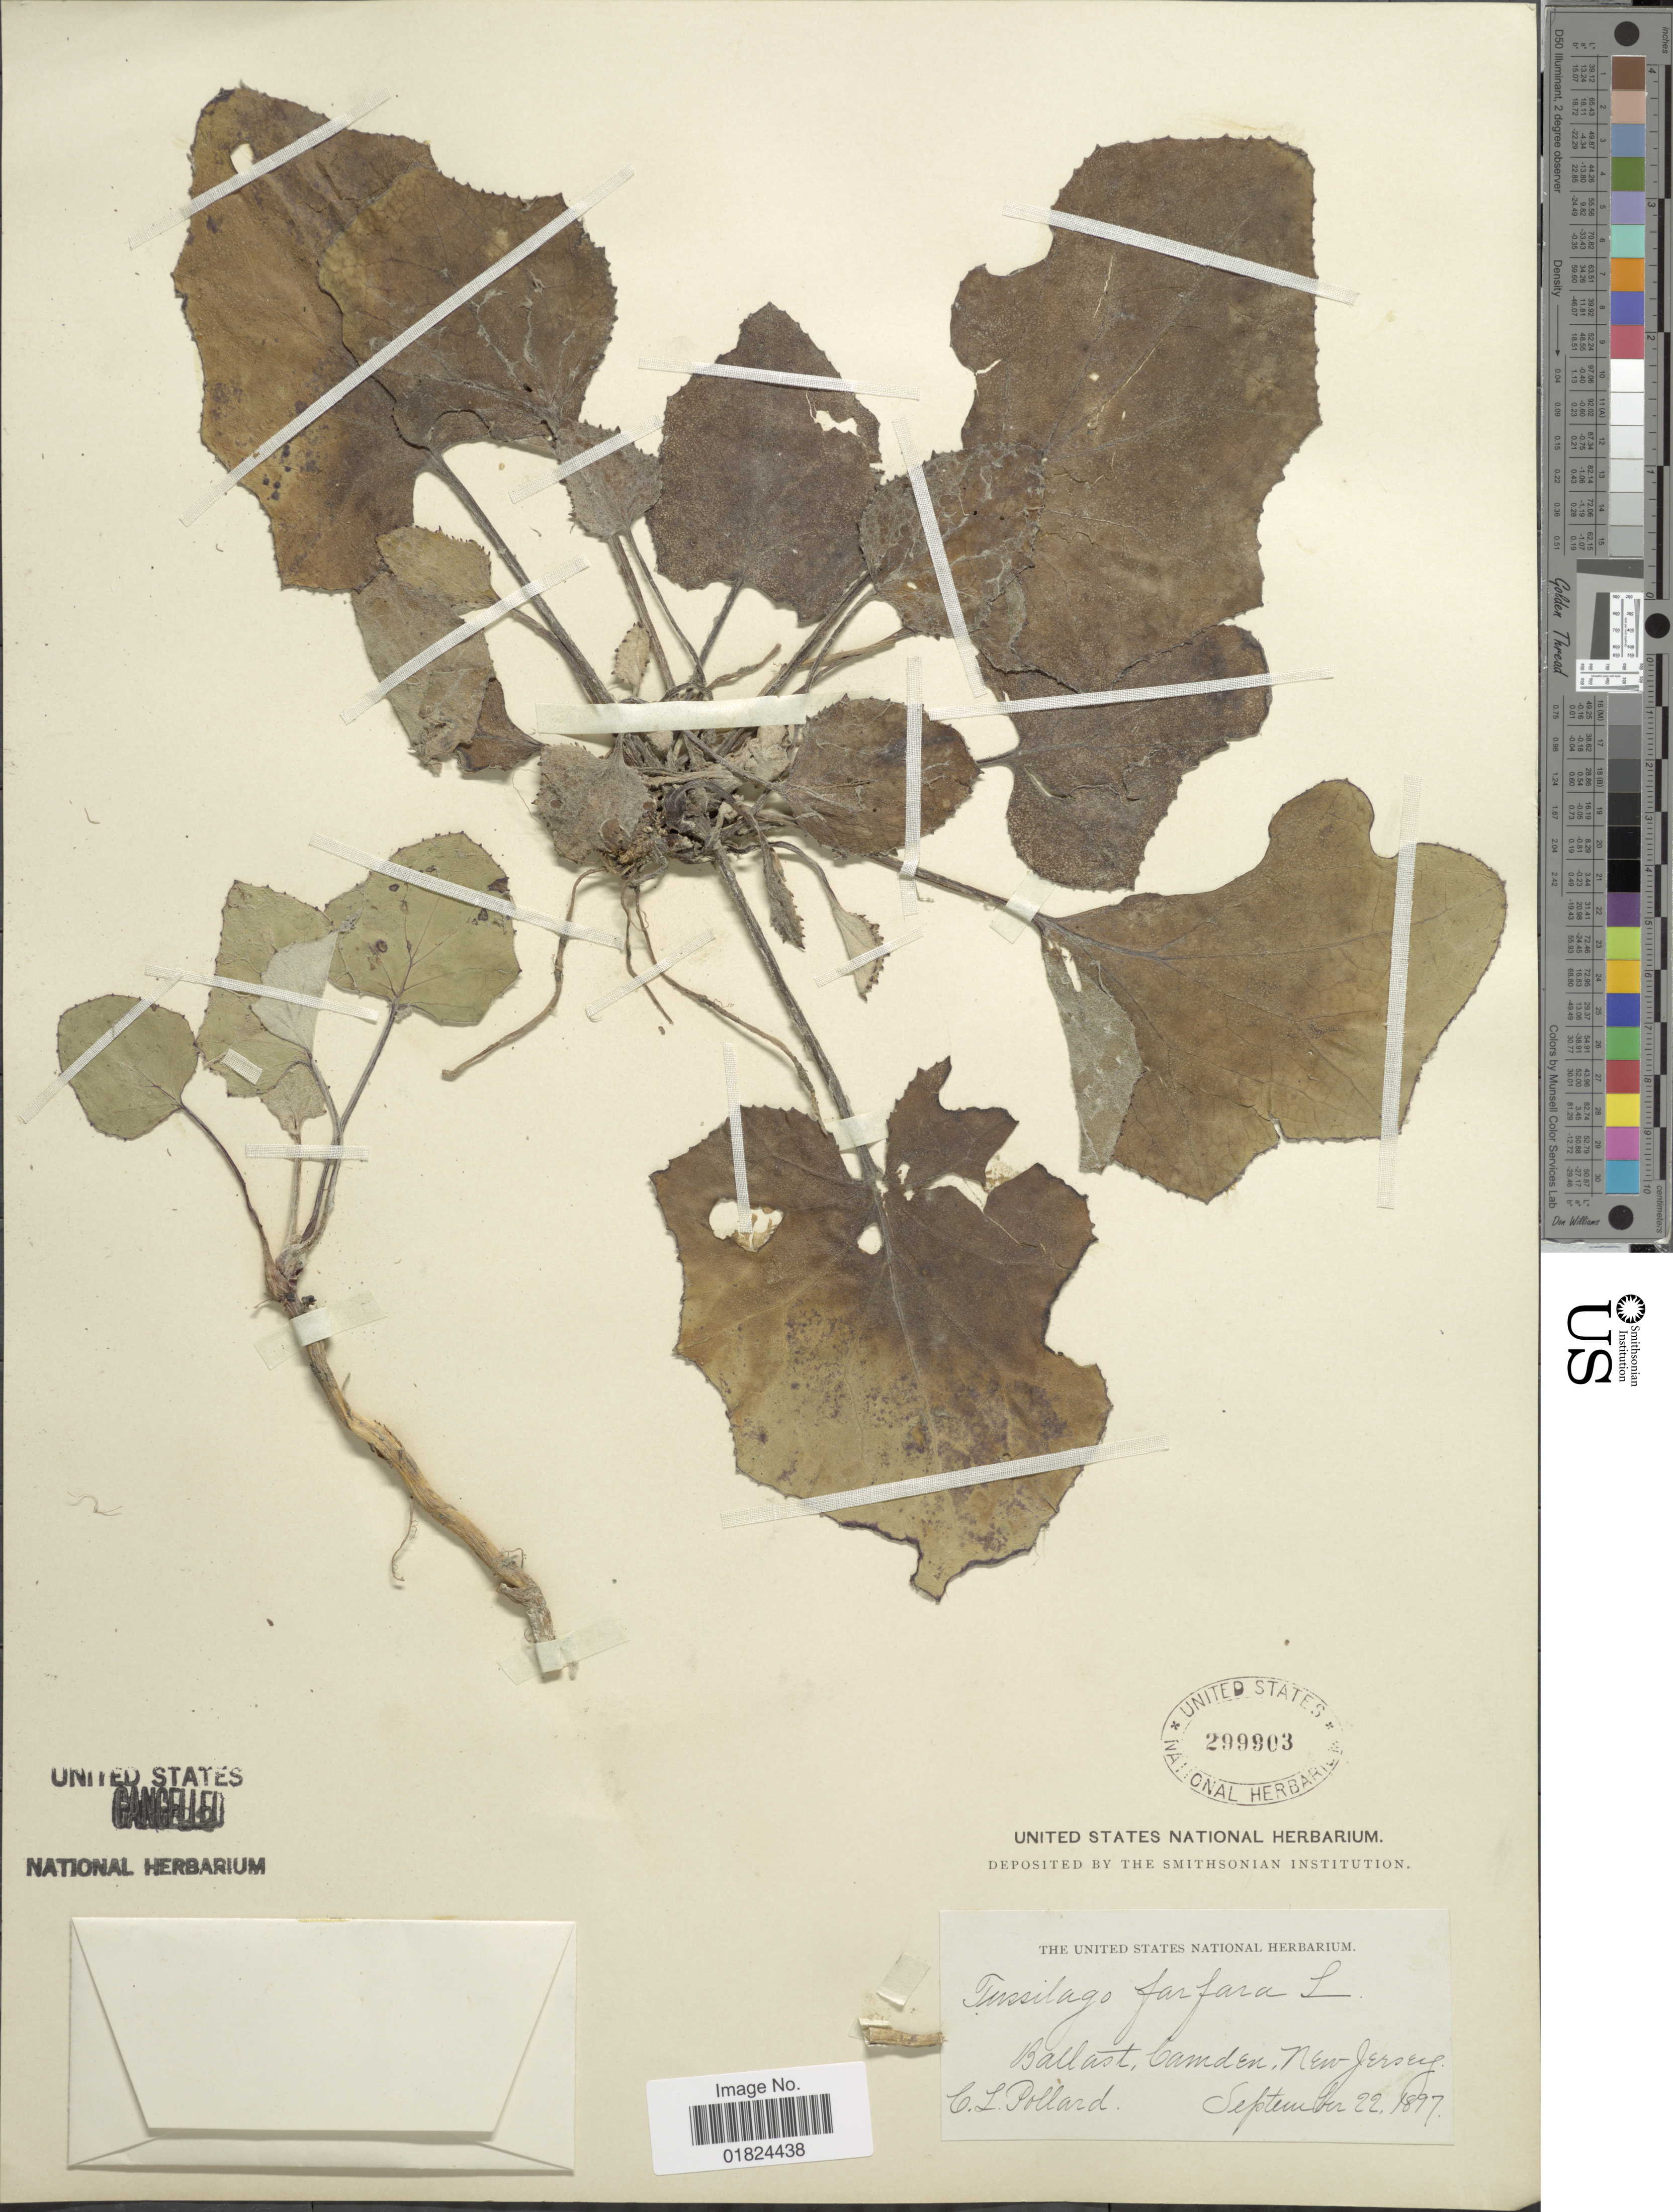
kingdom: Plantae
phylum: Tracheophyta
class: Magnoliopsida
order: Asterales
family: Asteraceae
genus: Tussilago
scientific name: Tussilago farfara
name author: L.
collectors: C. L. Pollard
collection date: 1897-09-22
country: United States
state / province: New Jersey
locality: Ballart, Camden.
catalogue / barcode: US 299903